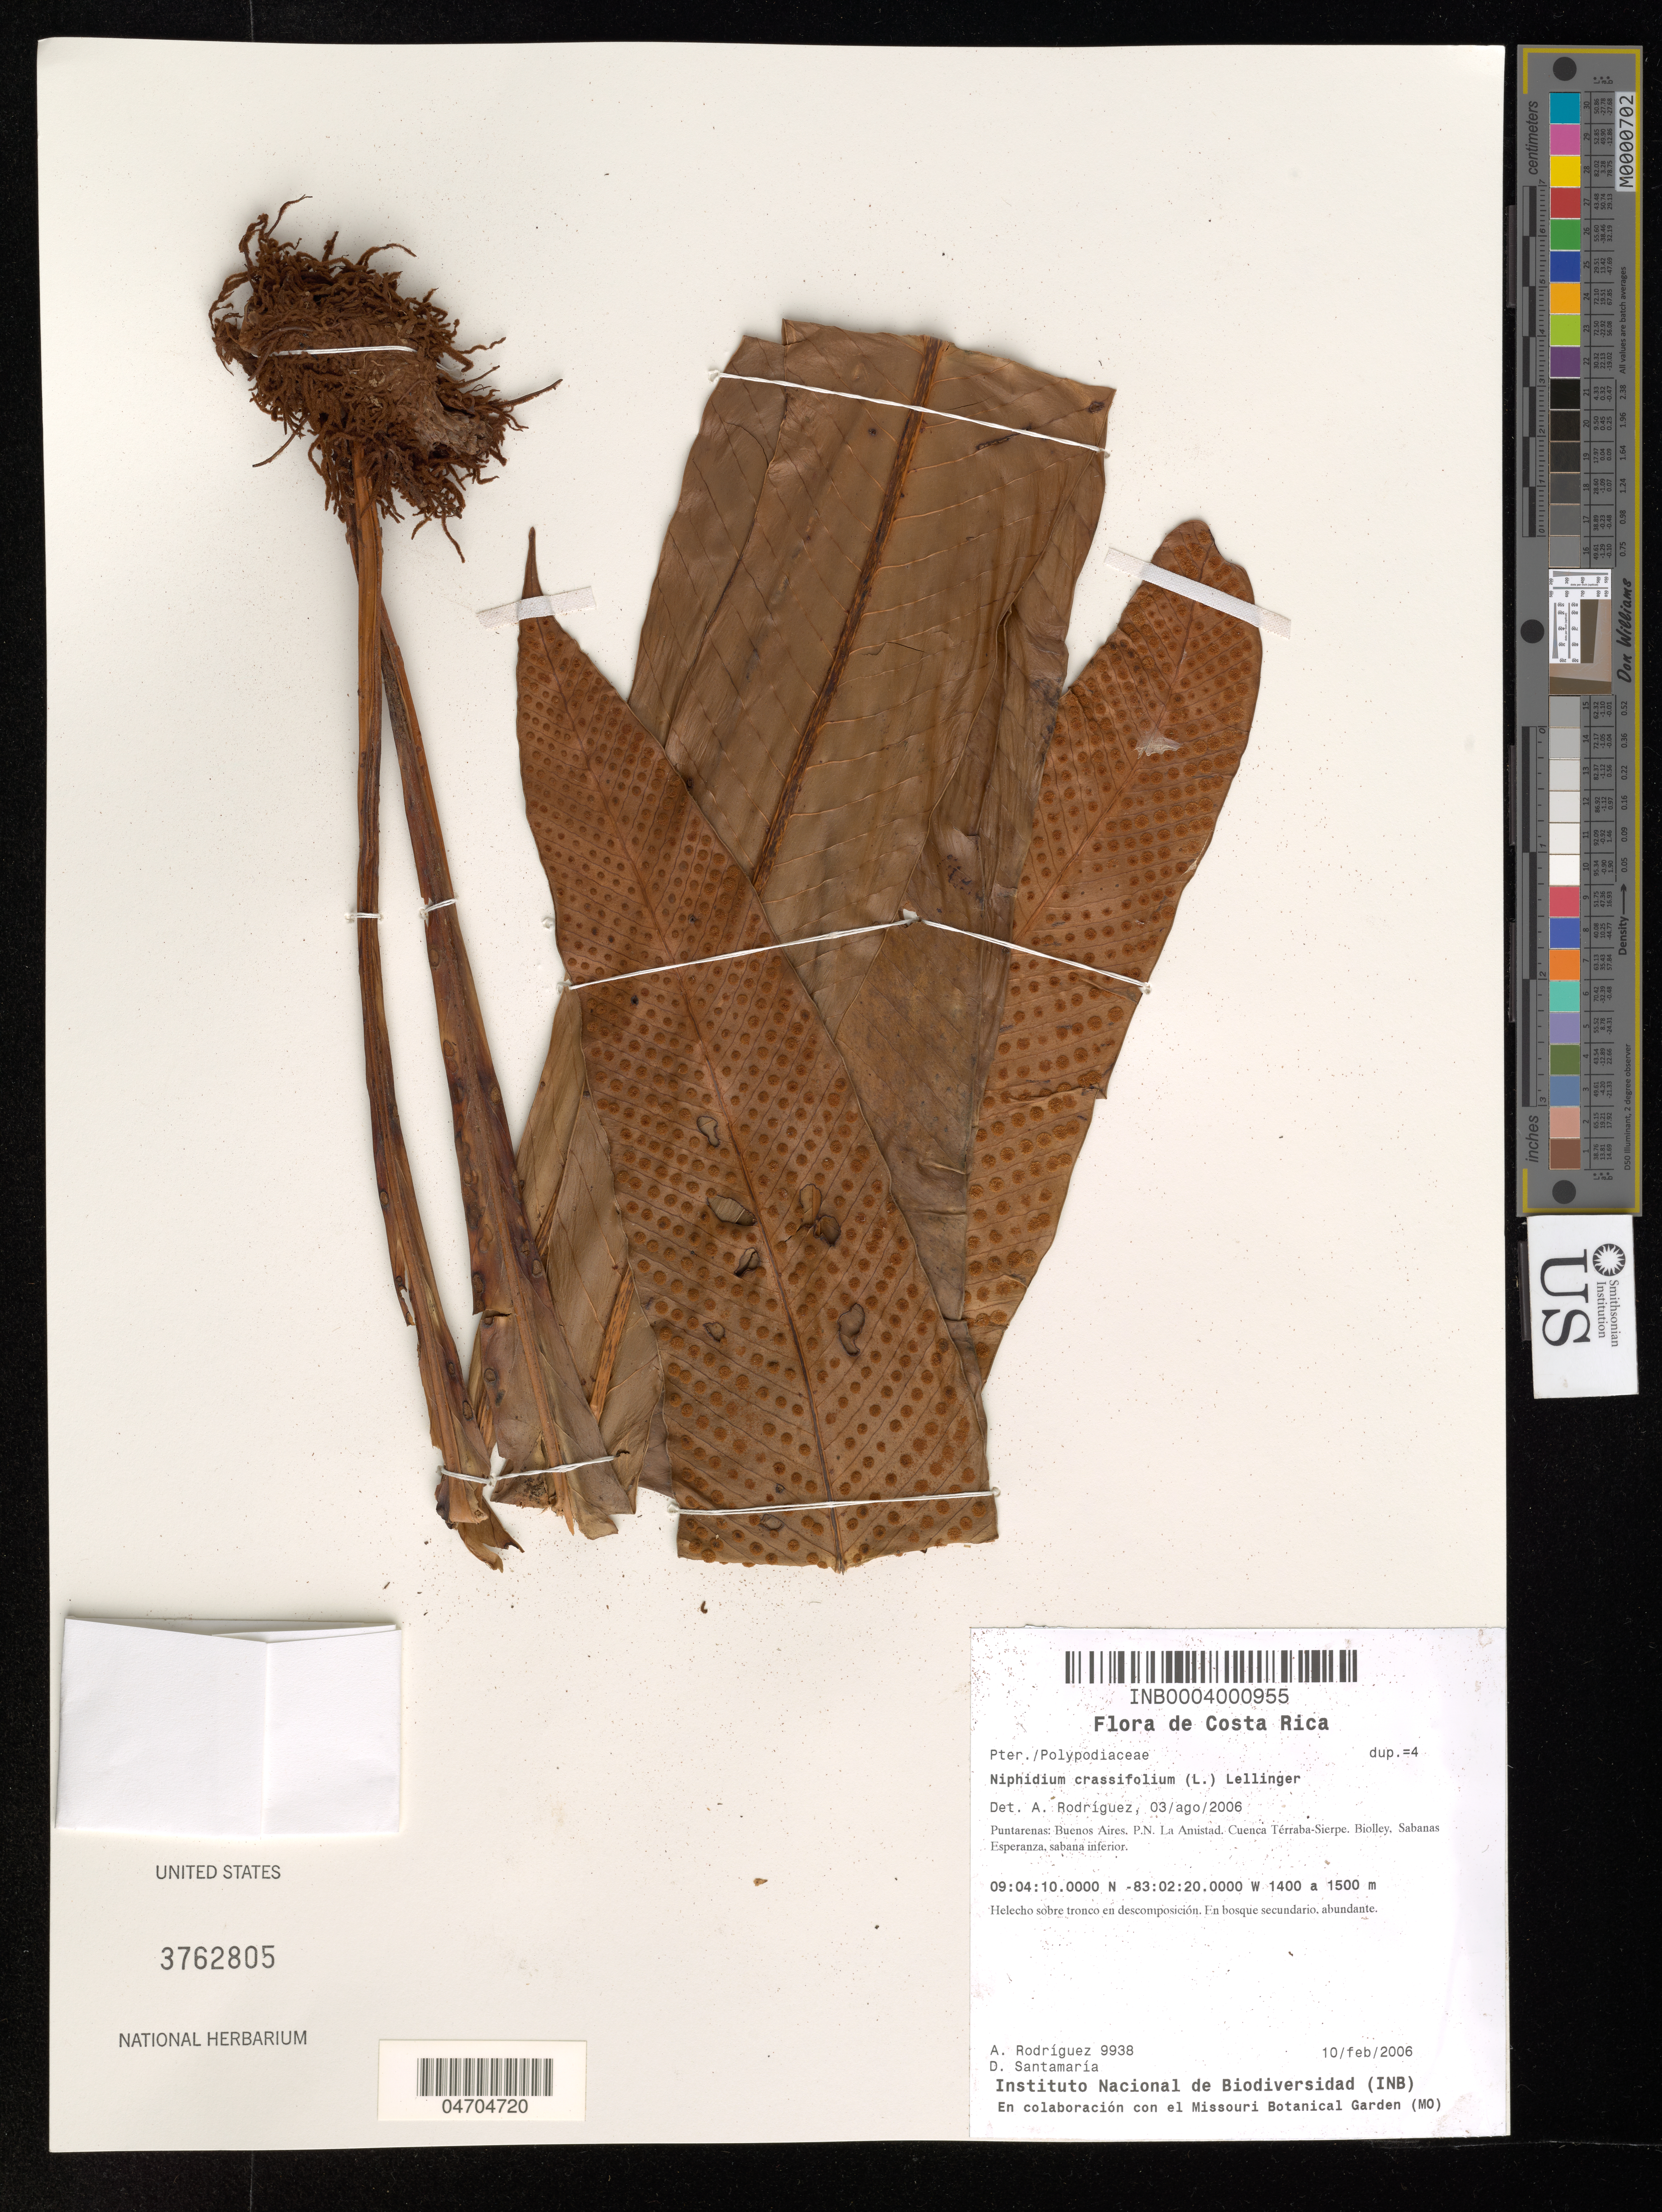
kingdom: Plantae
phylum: Tracheophyta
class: Polypodiopsida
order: Polypodiales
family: Polypodiaceae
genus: Niphidium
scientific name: Niphidium crassifolium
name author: (L.) Lellinger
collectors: A. Rodríguez & D. Santamaria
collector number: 9938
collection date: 2006-02-10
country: Costa Rica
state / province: Puntarenas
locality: Buenos Aires. P. N. La Amistad. Cuenca Térraba-Sierpe. Biolley, Sabanas Esperanza, sabana inferior.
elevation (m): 1400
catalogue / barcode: US 3762805